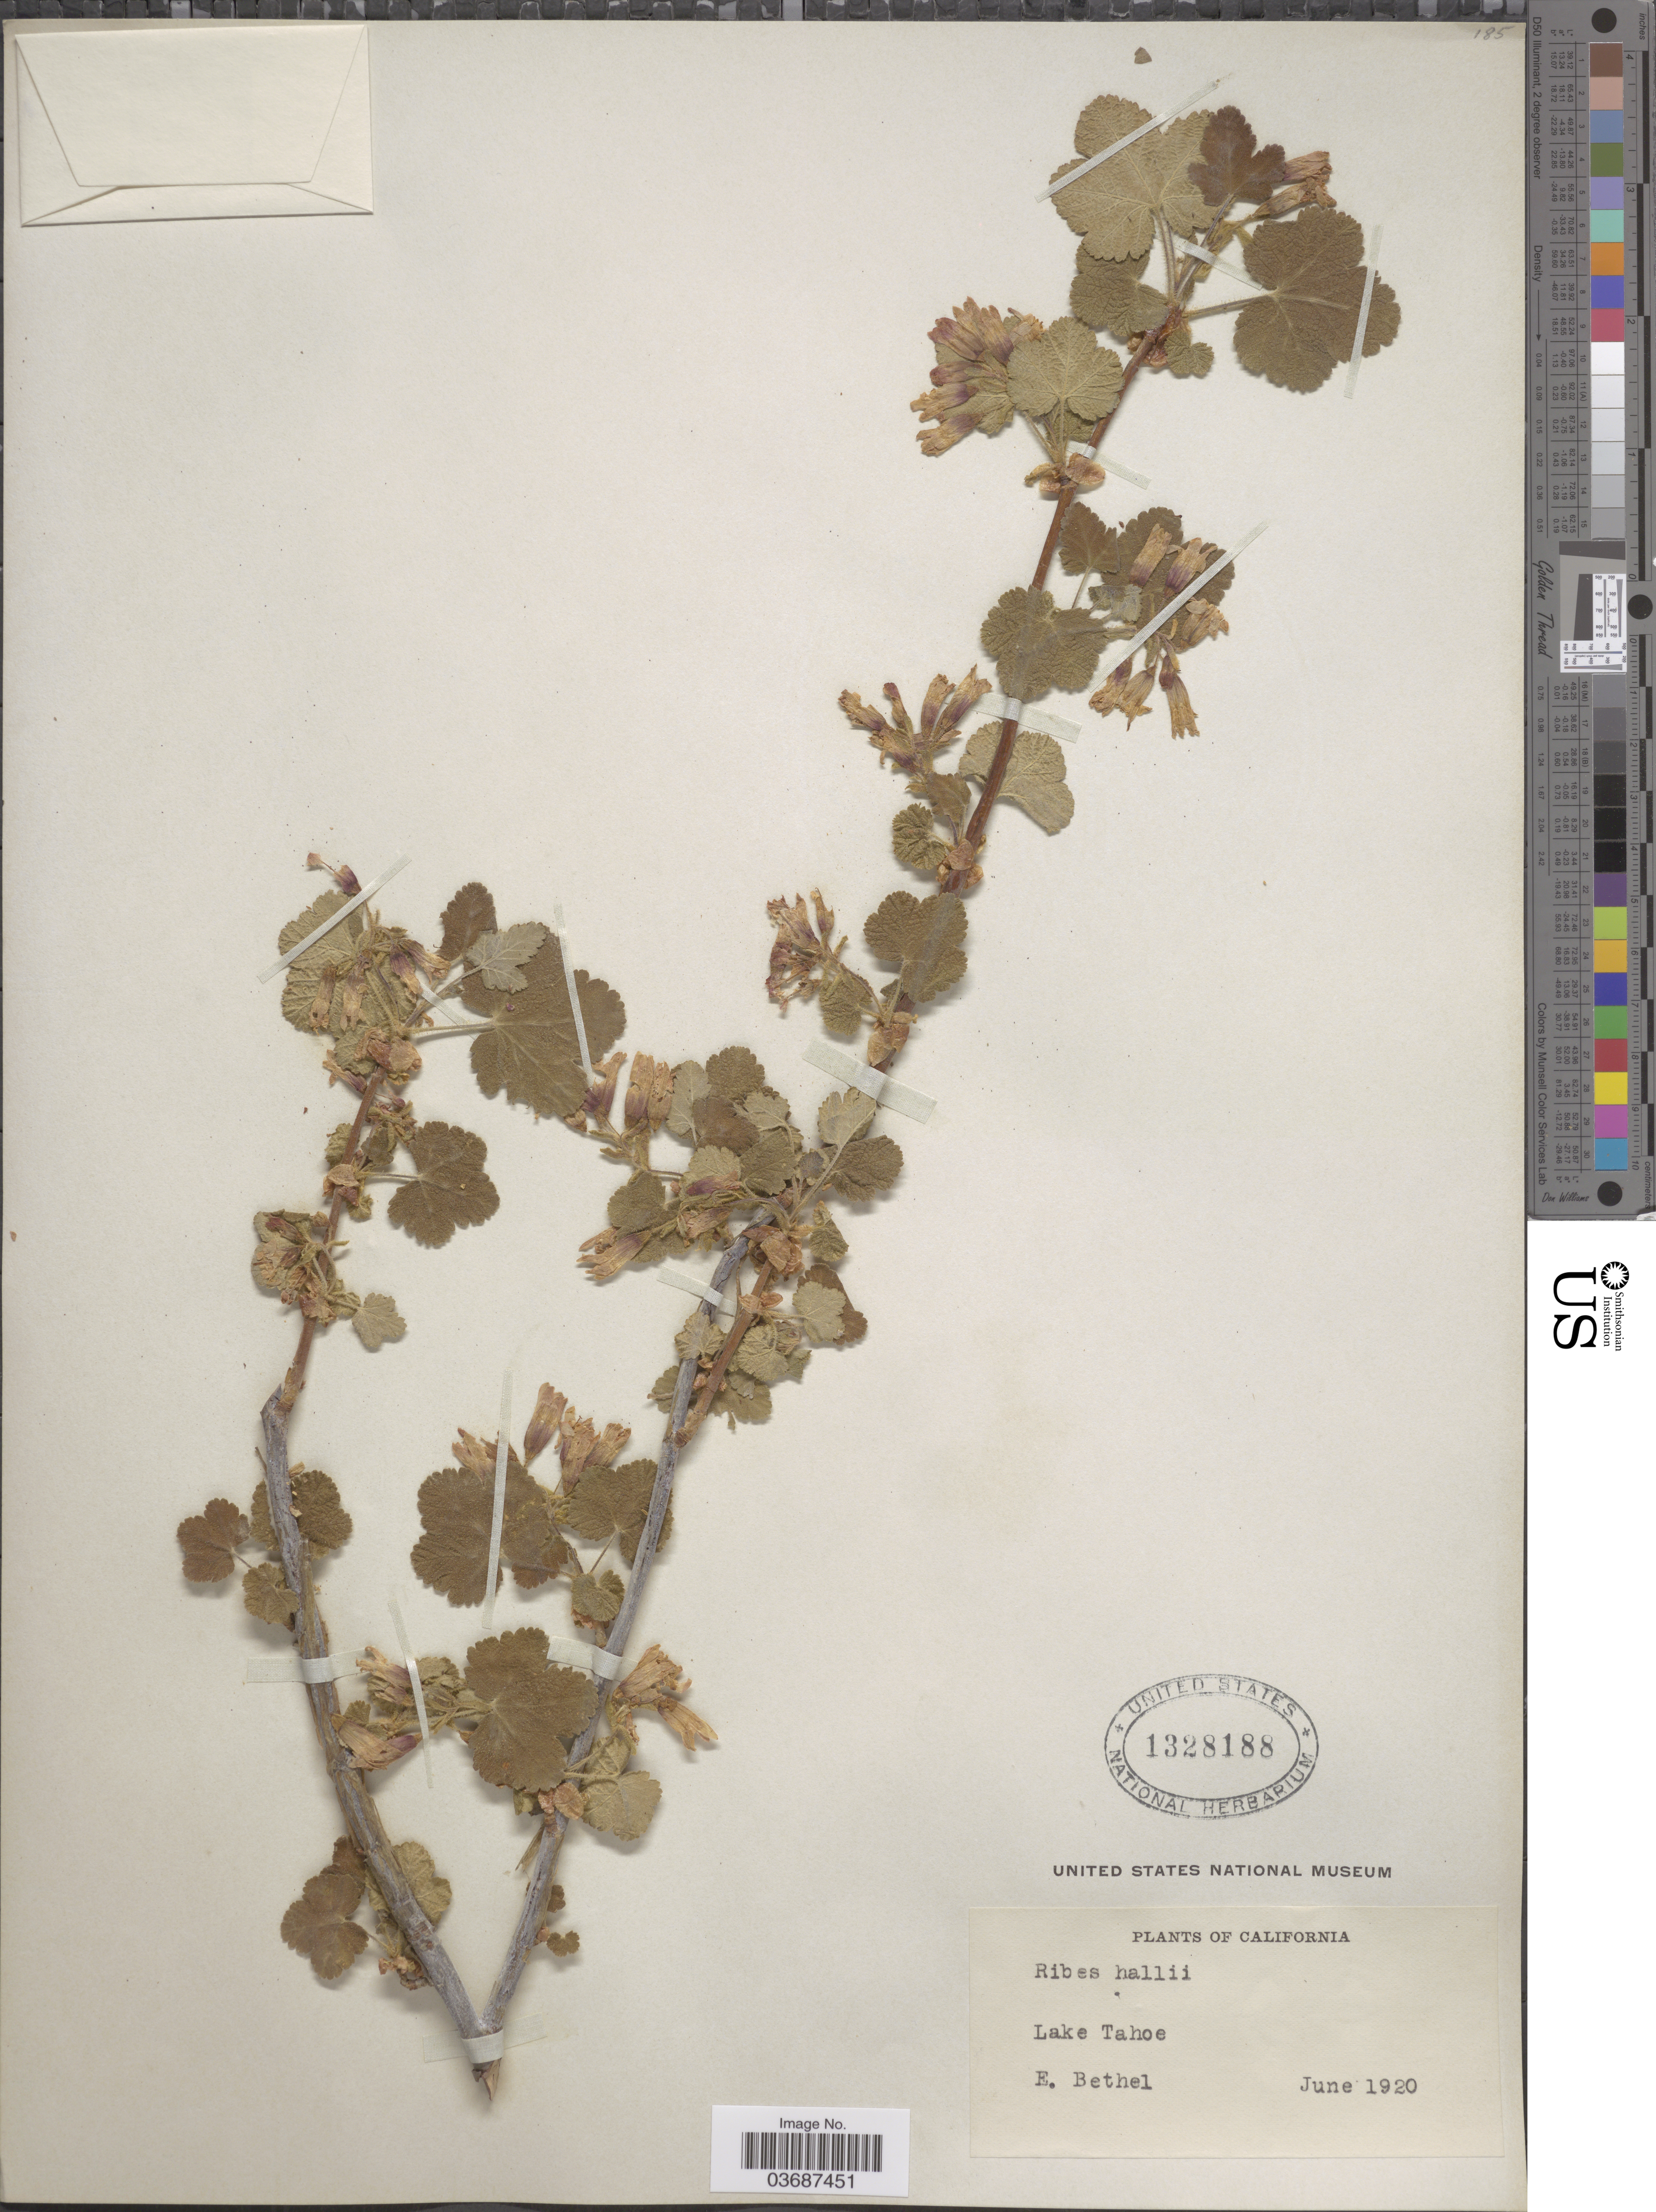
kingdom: Plantae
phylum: Tracheophyta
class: Magnoliopsida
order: Saxifragales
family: Grossulariaceae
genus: Ribes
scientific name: Ribes hallii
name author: Jancz.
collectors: E. Bethel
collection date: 1920-06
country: United States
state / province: California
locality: Lake Tahoe.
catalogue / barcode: US 1328188